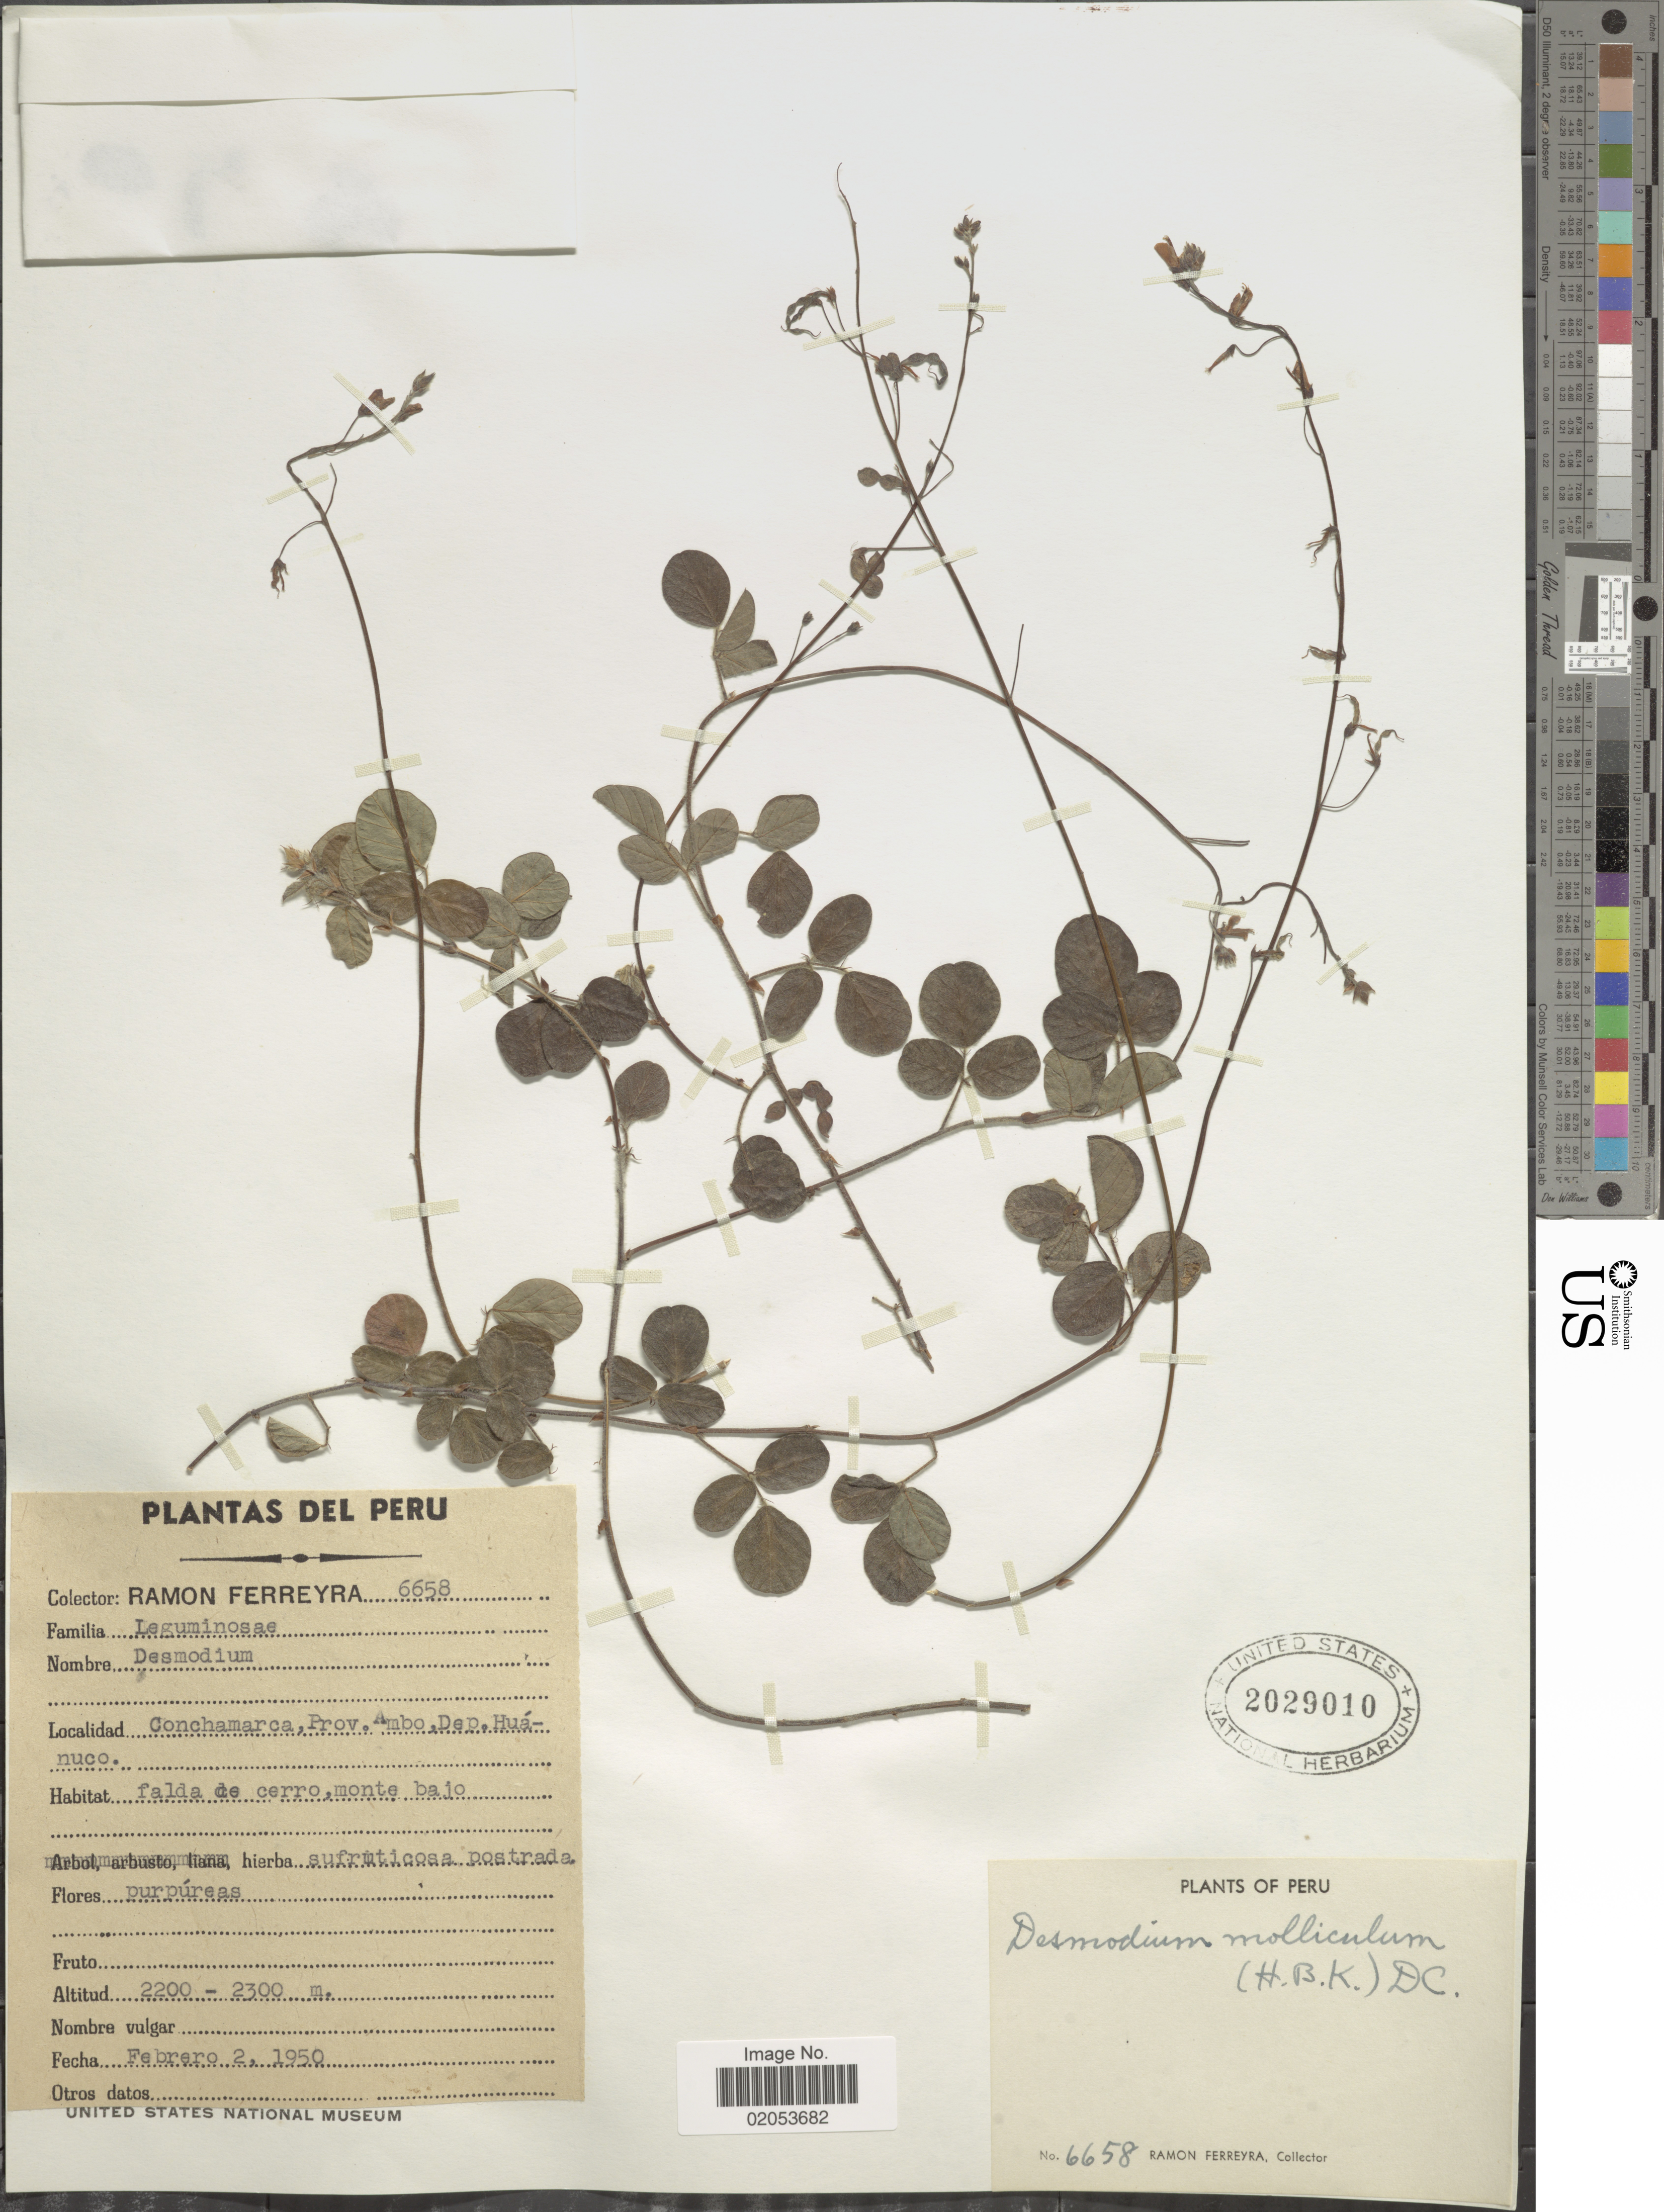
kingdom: Plantae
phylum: Tracheophyta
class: Magnoliopsida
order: Fabales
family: Fabaceae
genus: Desmodium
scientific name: Desmodium molliculum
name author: (Kunth) DC.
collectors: R. A. Ferreyra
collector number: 6658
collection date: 1950-02-02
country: Peru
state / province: Huánuco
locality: Conchamarca, Prov. Ambo, falda de cerro, monte bajo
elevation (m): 2200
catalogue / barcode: US 2029010